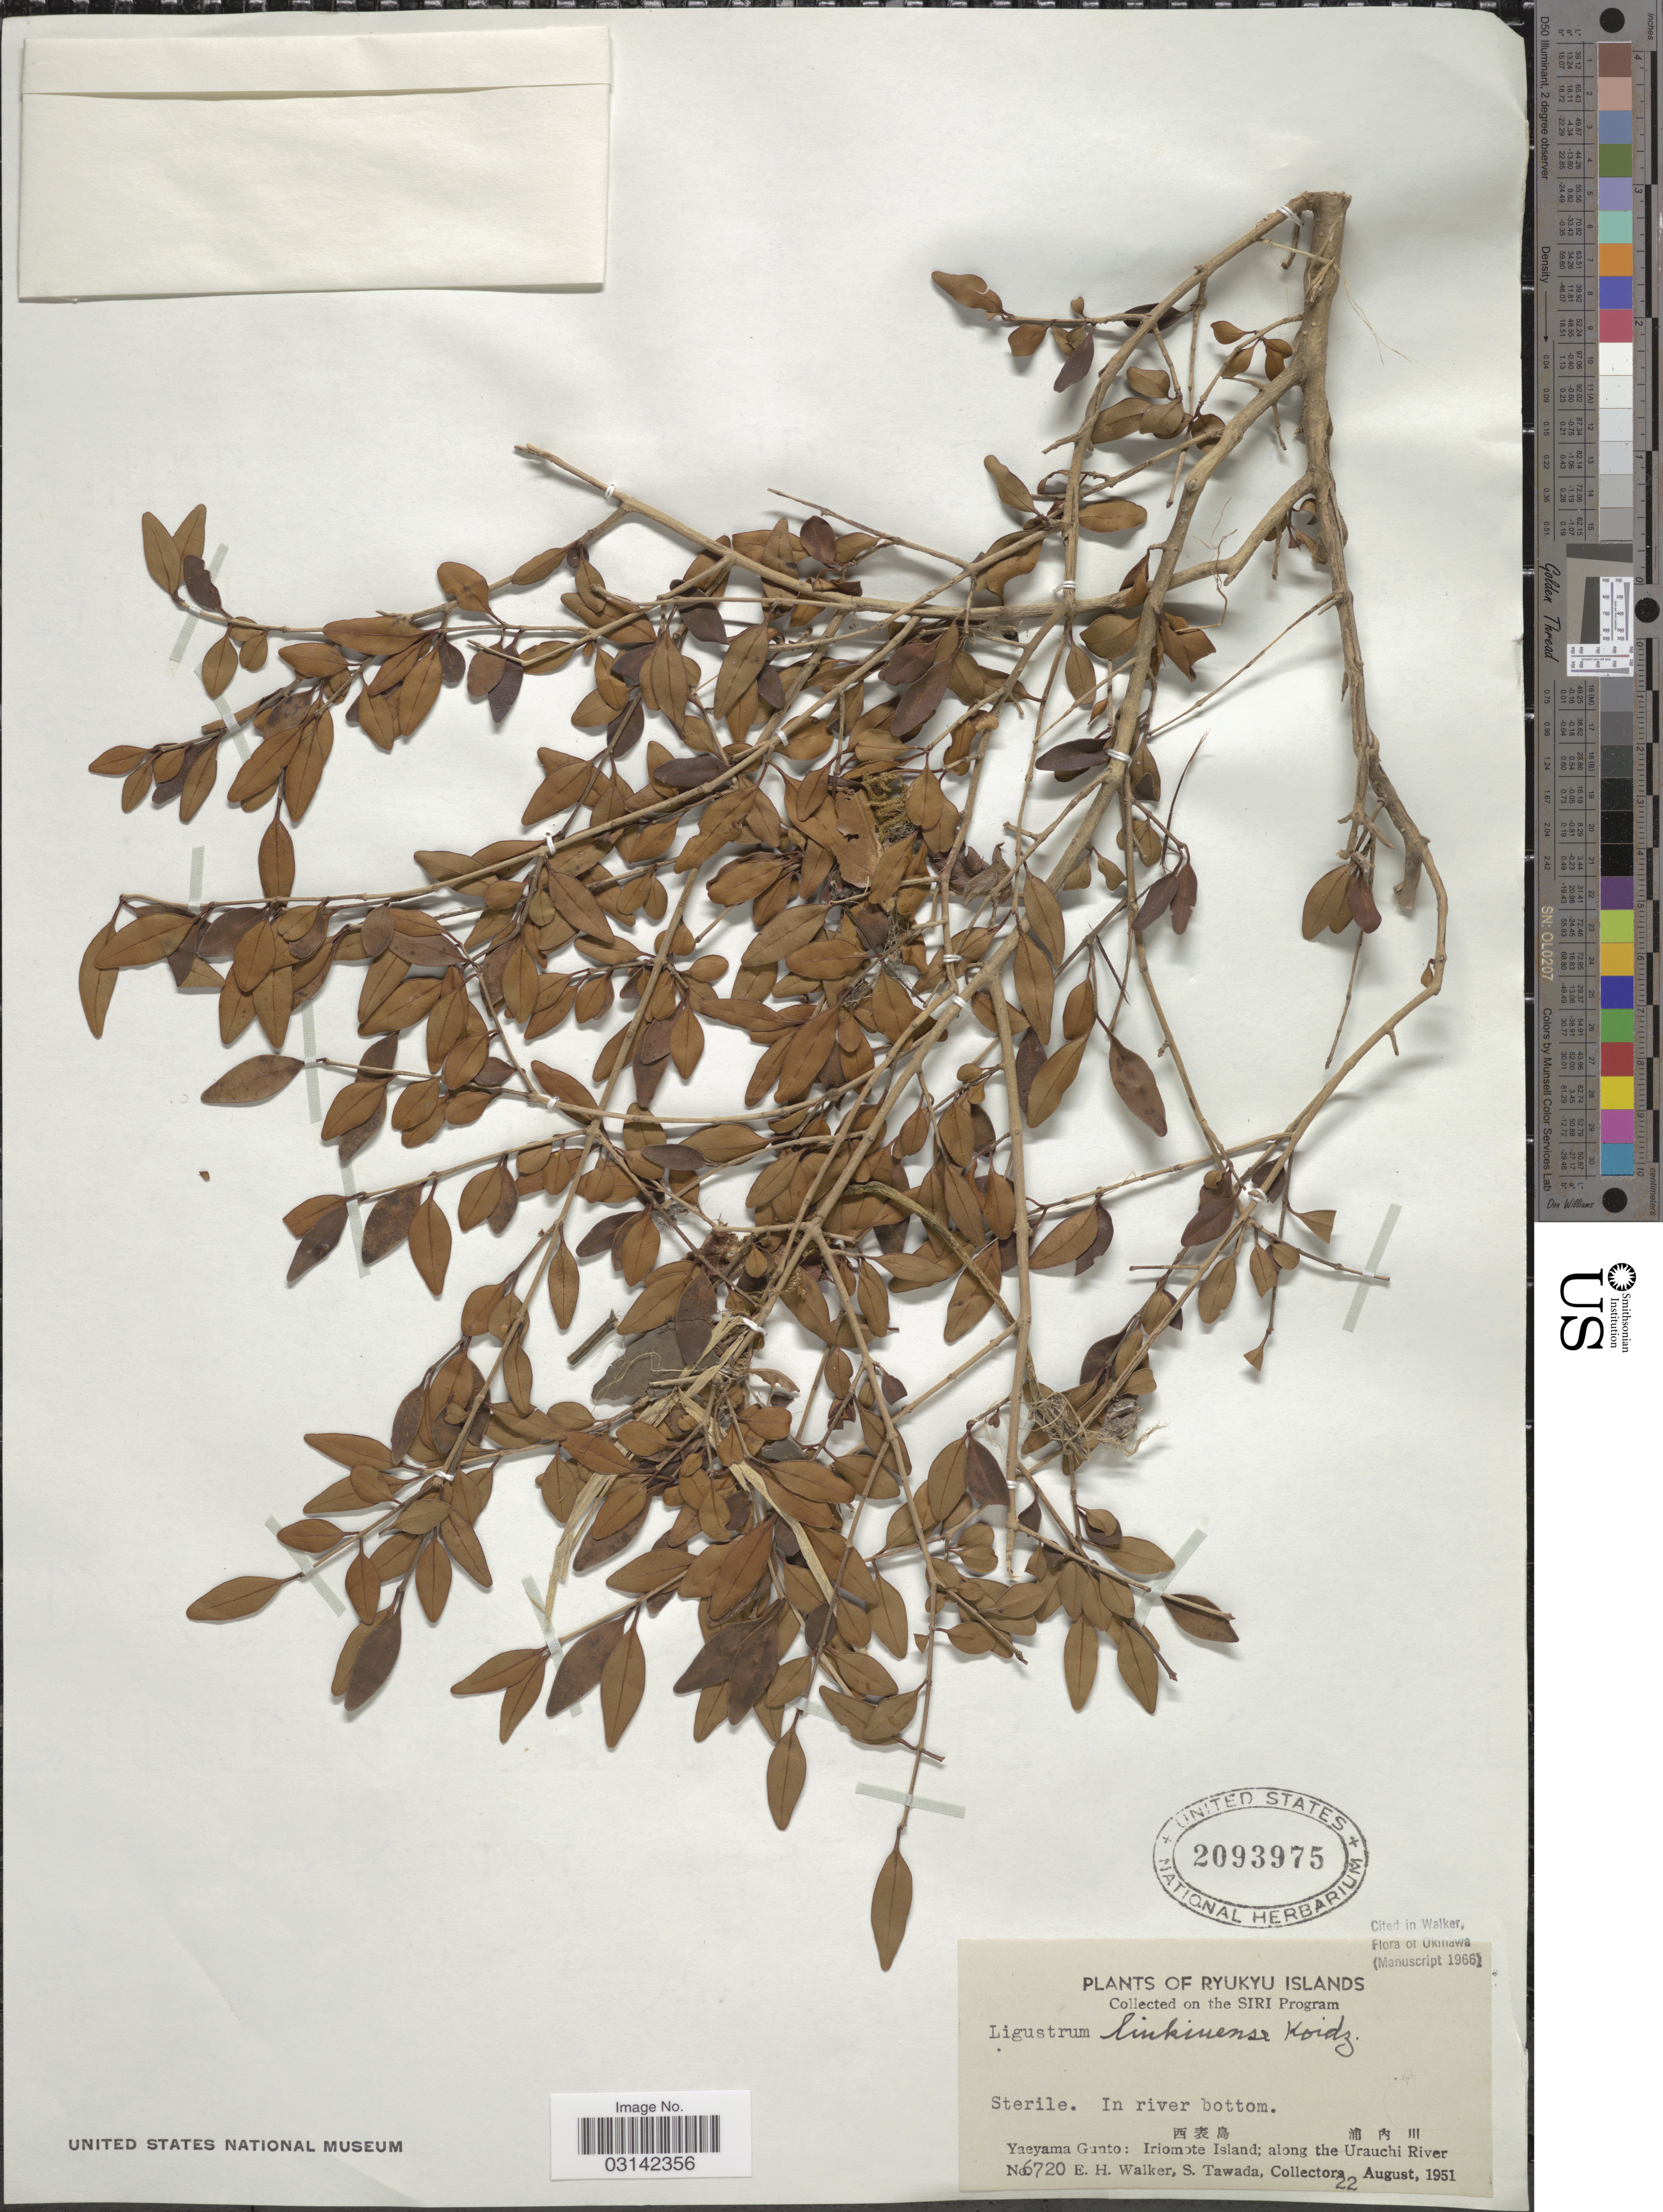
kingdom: Plantae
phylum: Tracheophyta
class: Magnoliopsida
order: Lamiales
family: Oleaceae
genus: Ligustrum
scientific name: Ligustrum liukiuense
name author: Koidz.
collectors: E. H. Walker & S. Tawada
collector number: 6720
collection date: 1951-08-22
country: Japan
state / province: Okinawa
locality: Ryukyu Islands. Yaeyama Gunto: Iriomote Island; along the Urauchi River.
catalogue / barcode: US 2093975